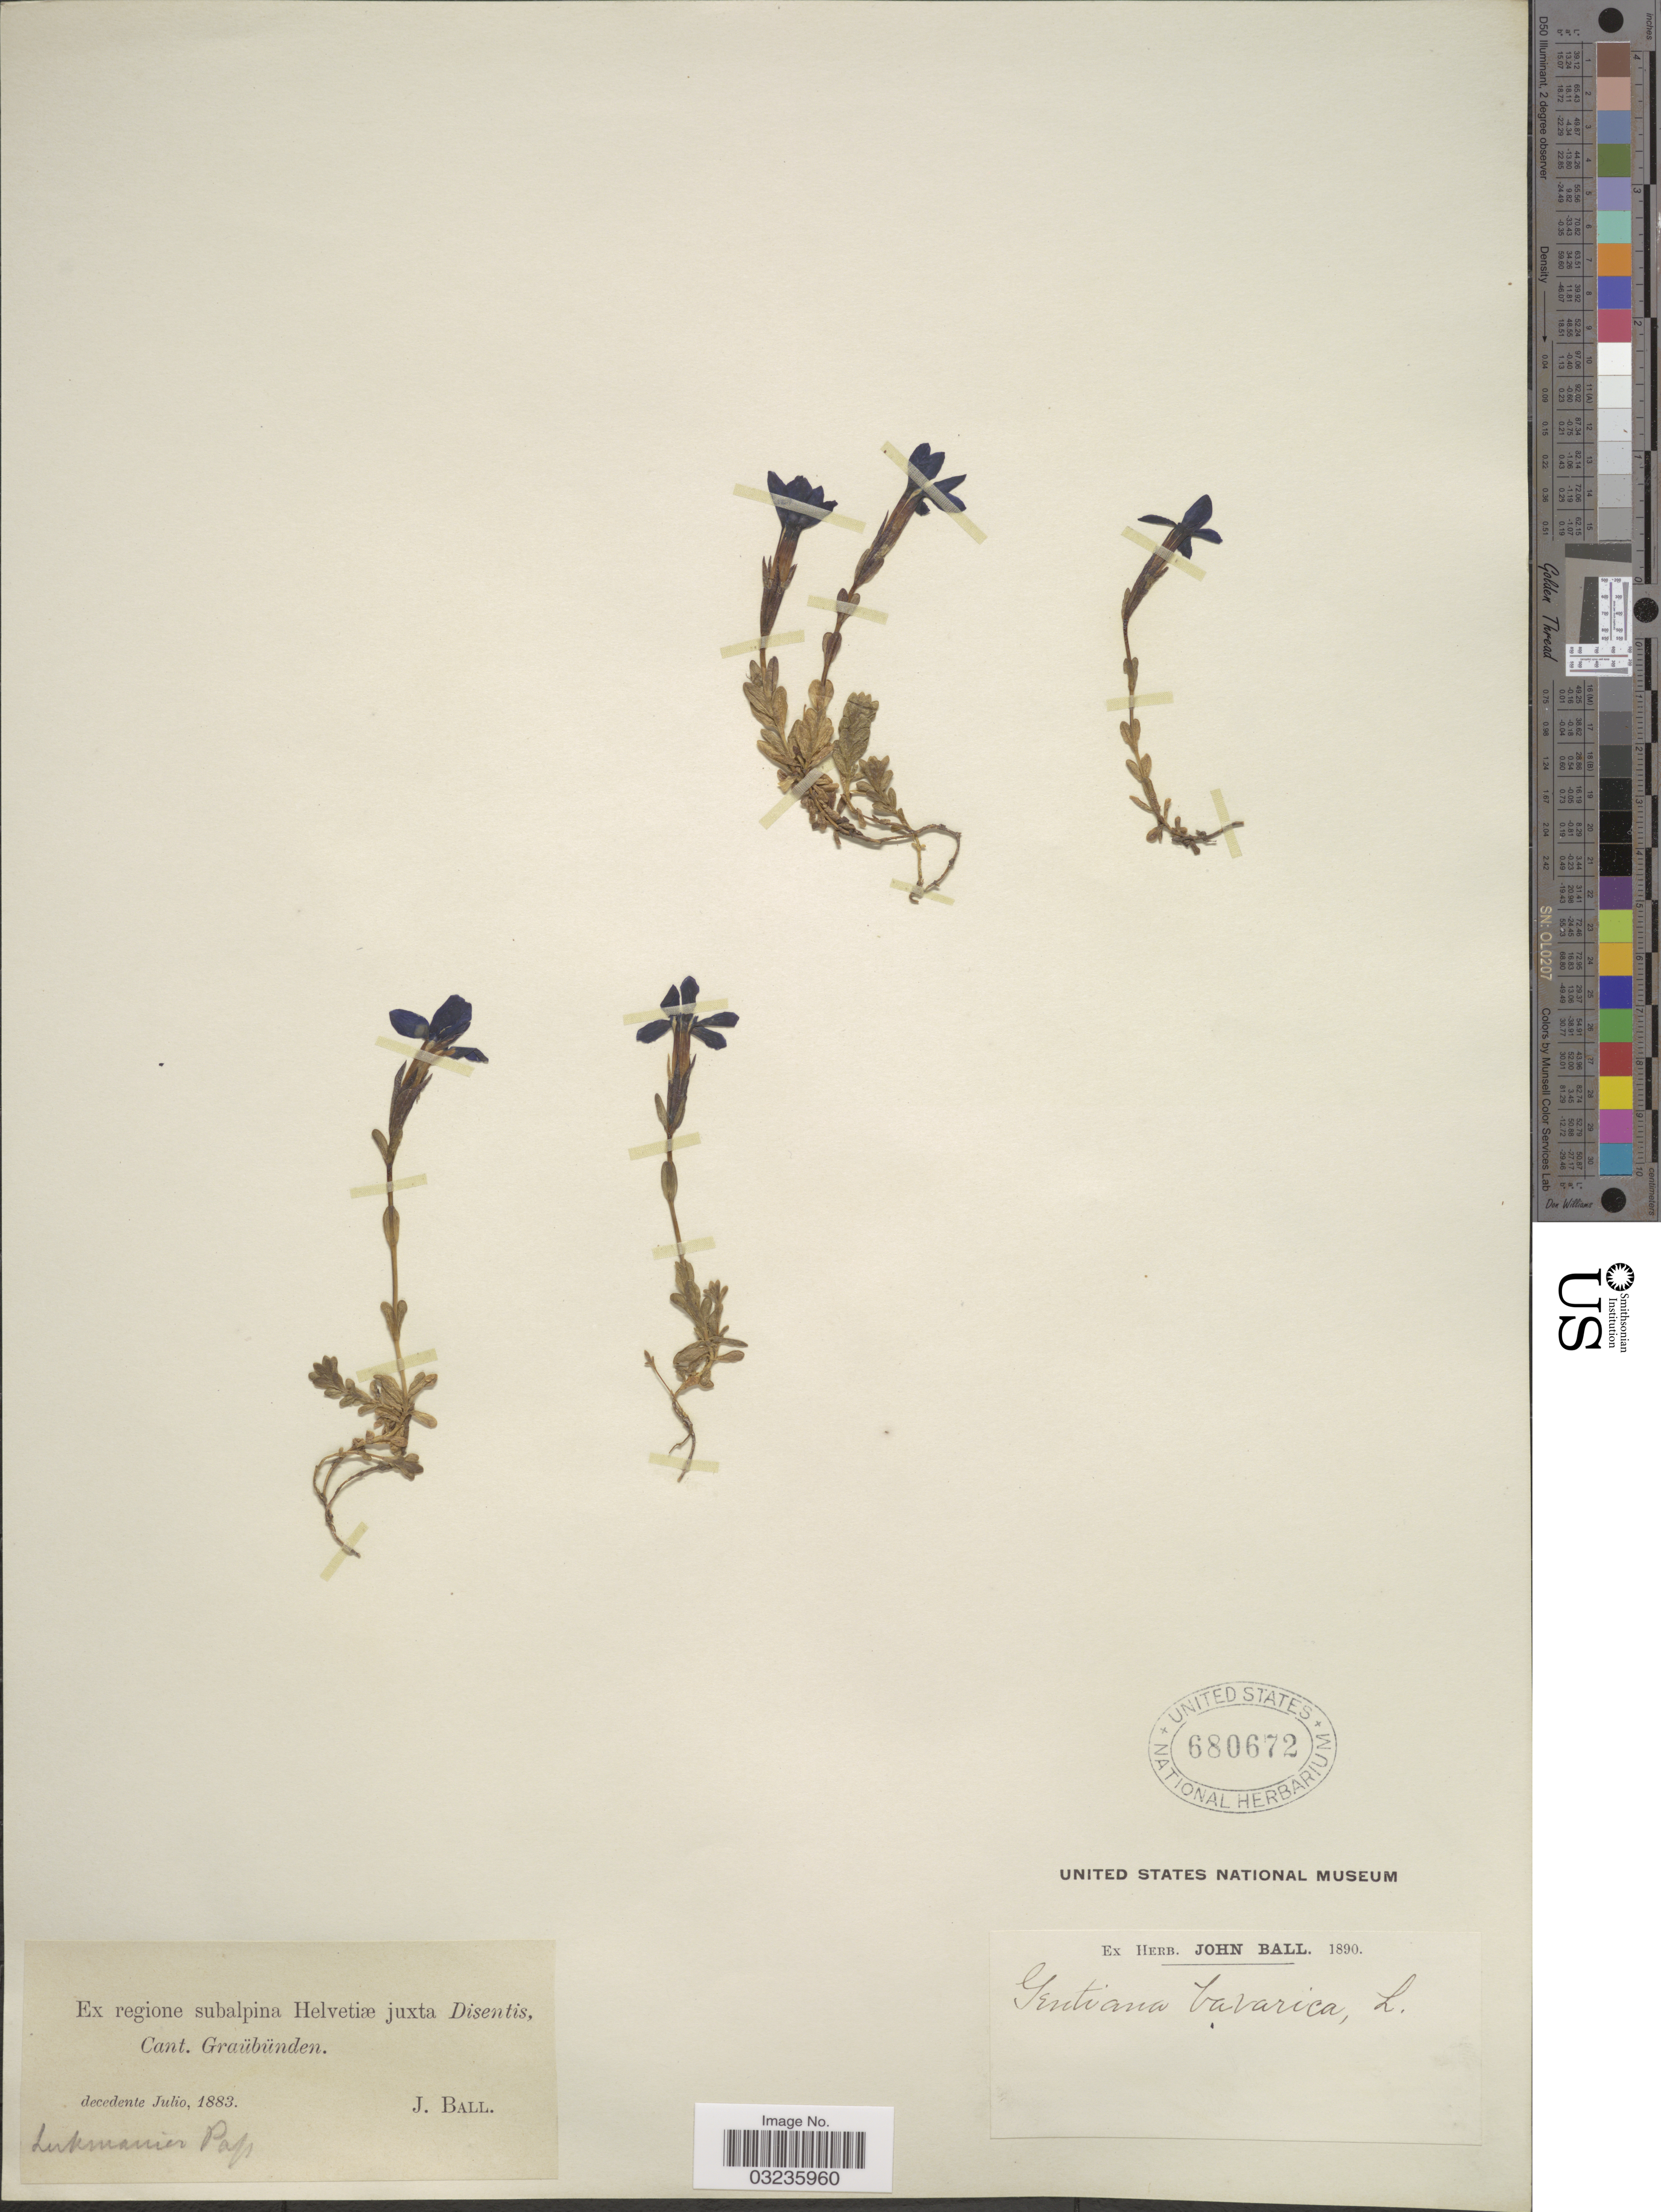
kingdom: Plantae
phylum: Tracheophyta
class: Magnoliopsida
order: Gentianales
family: Gentianaceae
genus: Gentiana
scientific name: Gentiana bavarica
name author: L.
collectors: J. Ball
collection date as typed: decedente Julio, 1883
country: Switzerland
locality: Ex regione subalpina Helvetiæ juxta Disentis, Cant. Graübünden.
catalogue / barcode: US 680672